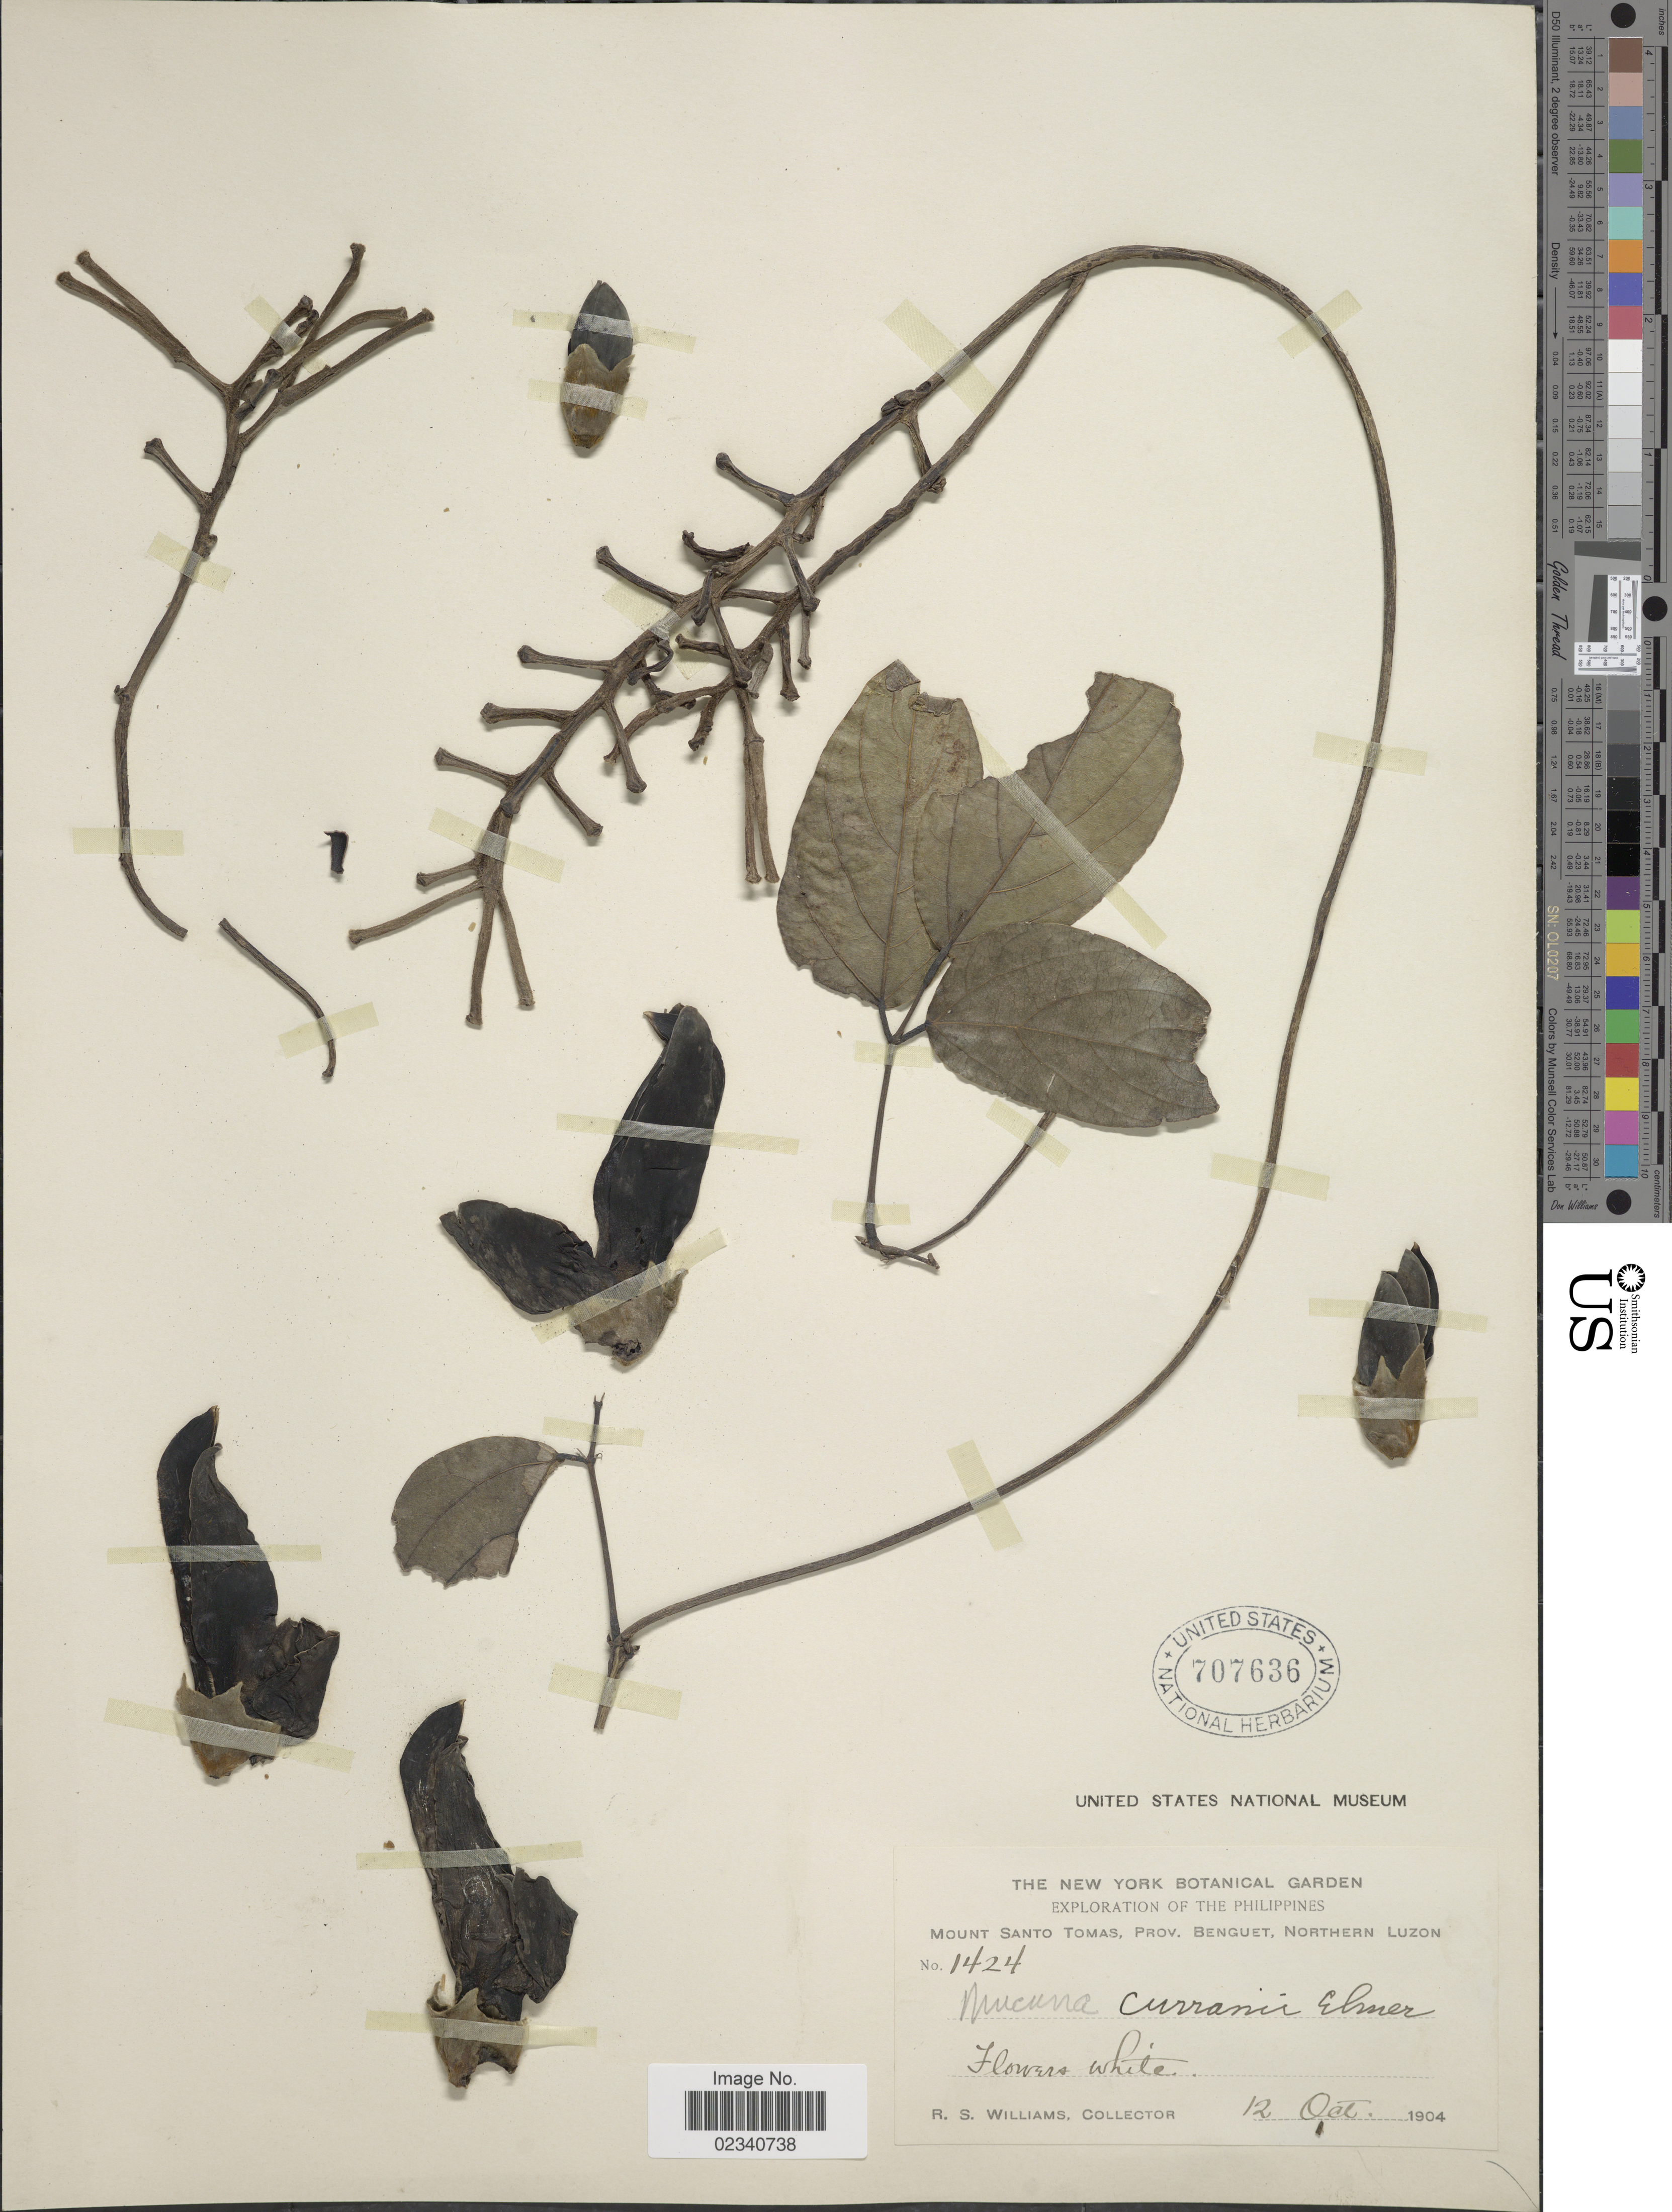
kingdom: Plantae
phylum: Tracheophyta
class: Magnoliopsida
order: Fabales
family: Fabaceae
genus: Mucuna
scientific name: Mucuna curranii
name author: Elmer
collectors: R. S. Williams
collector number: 1424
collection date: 1904-10-12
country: Philippines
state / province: Cordillera (Administrative Region)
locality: Mount Santo Tomas, Prov. Benguet, Northern Luzon.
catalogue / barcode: US 707636